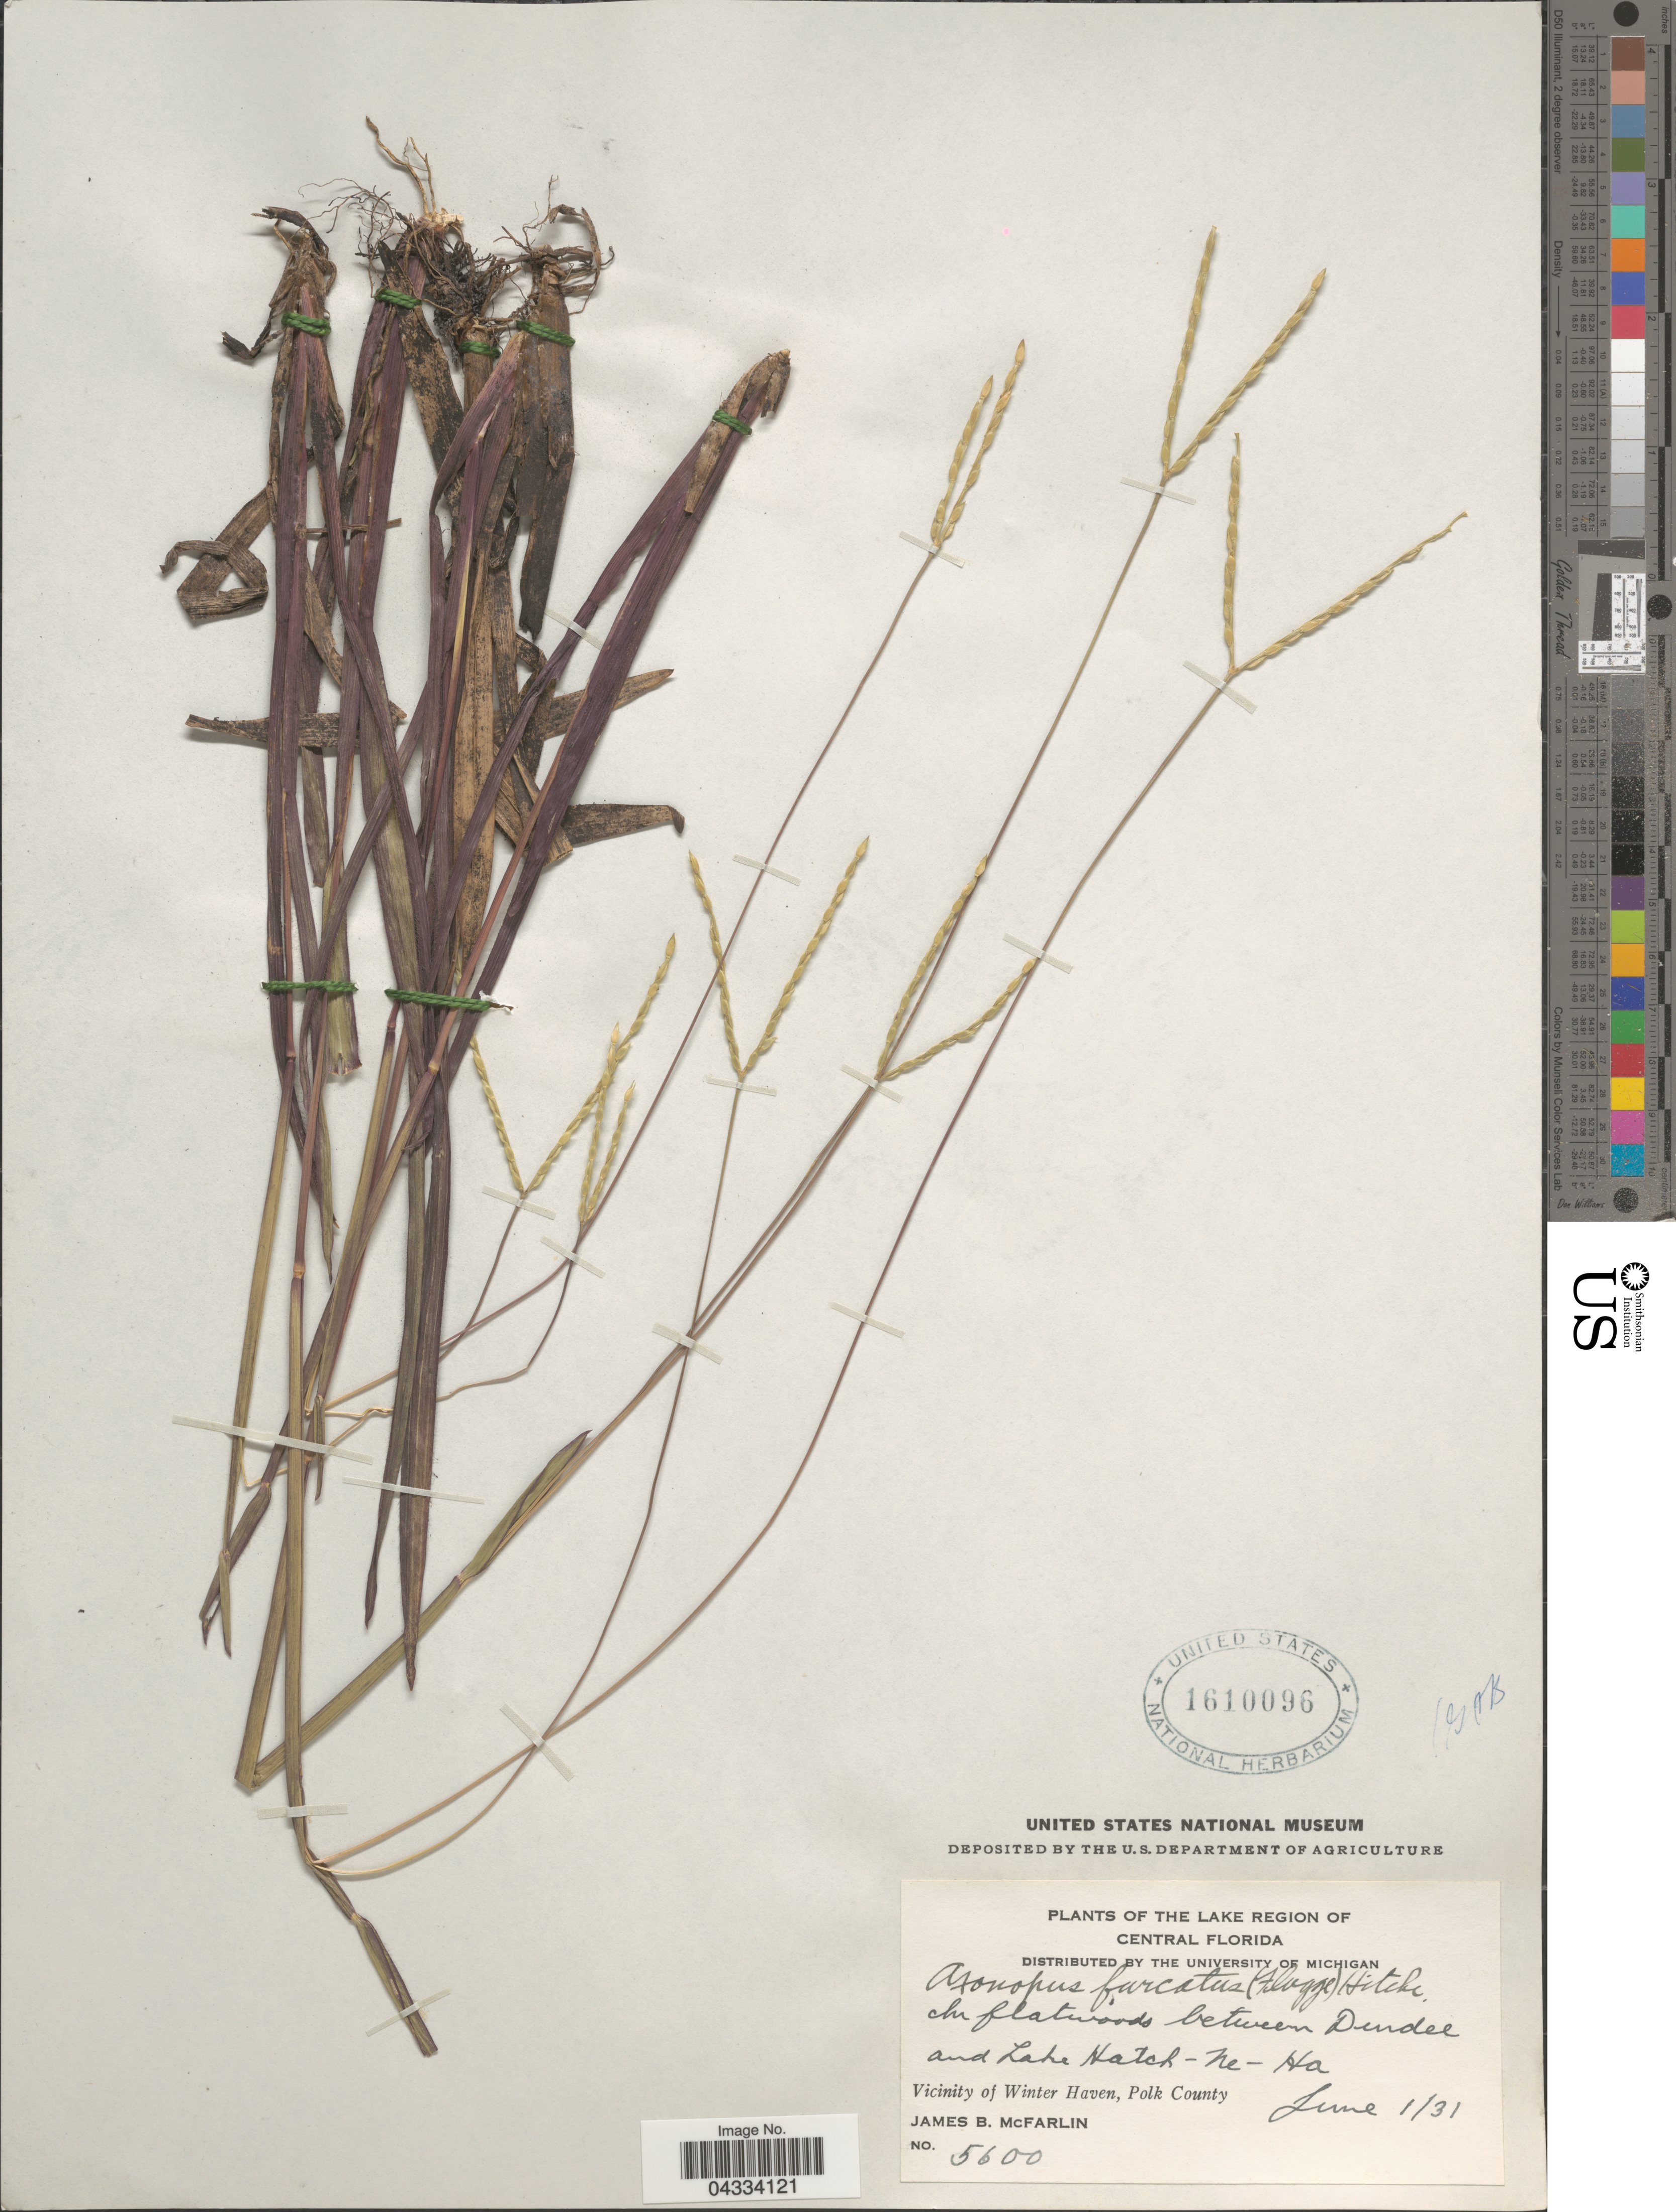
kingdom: Plantae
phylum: Tracheophyta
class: Liliopsida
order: Poales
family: Poaceae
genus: Axonopus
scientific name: Axonopus furcatus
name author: (Flüggé) Hitchc.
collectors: J. McFarlin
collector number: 5600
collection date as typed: Transcribed d/m/y: 1/6/31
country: United States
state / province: Florida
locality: The Lake Region of Central Florida. In flatwoods between Dendee and Lake Hatch-Ne-Ha. Vicinity of Winter Haven, Polk County.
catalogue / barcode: US 1610096